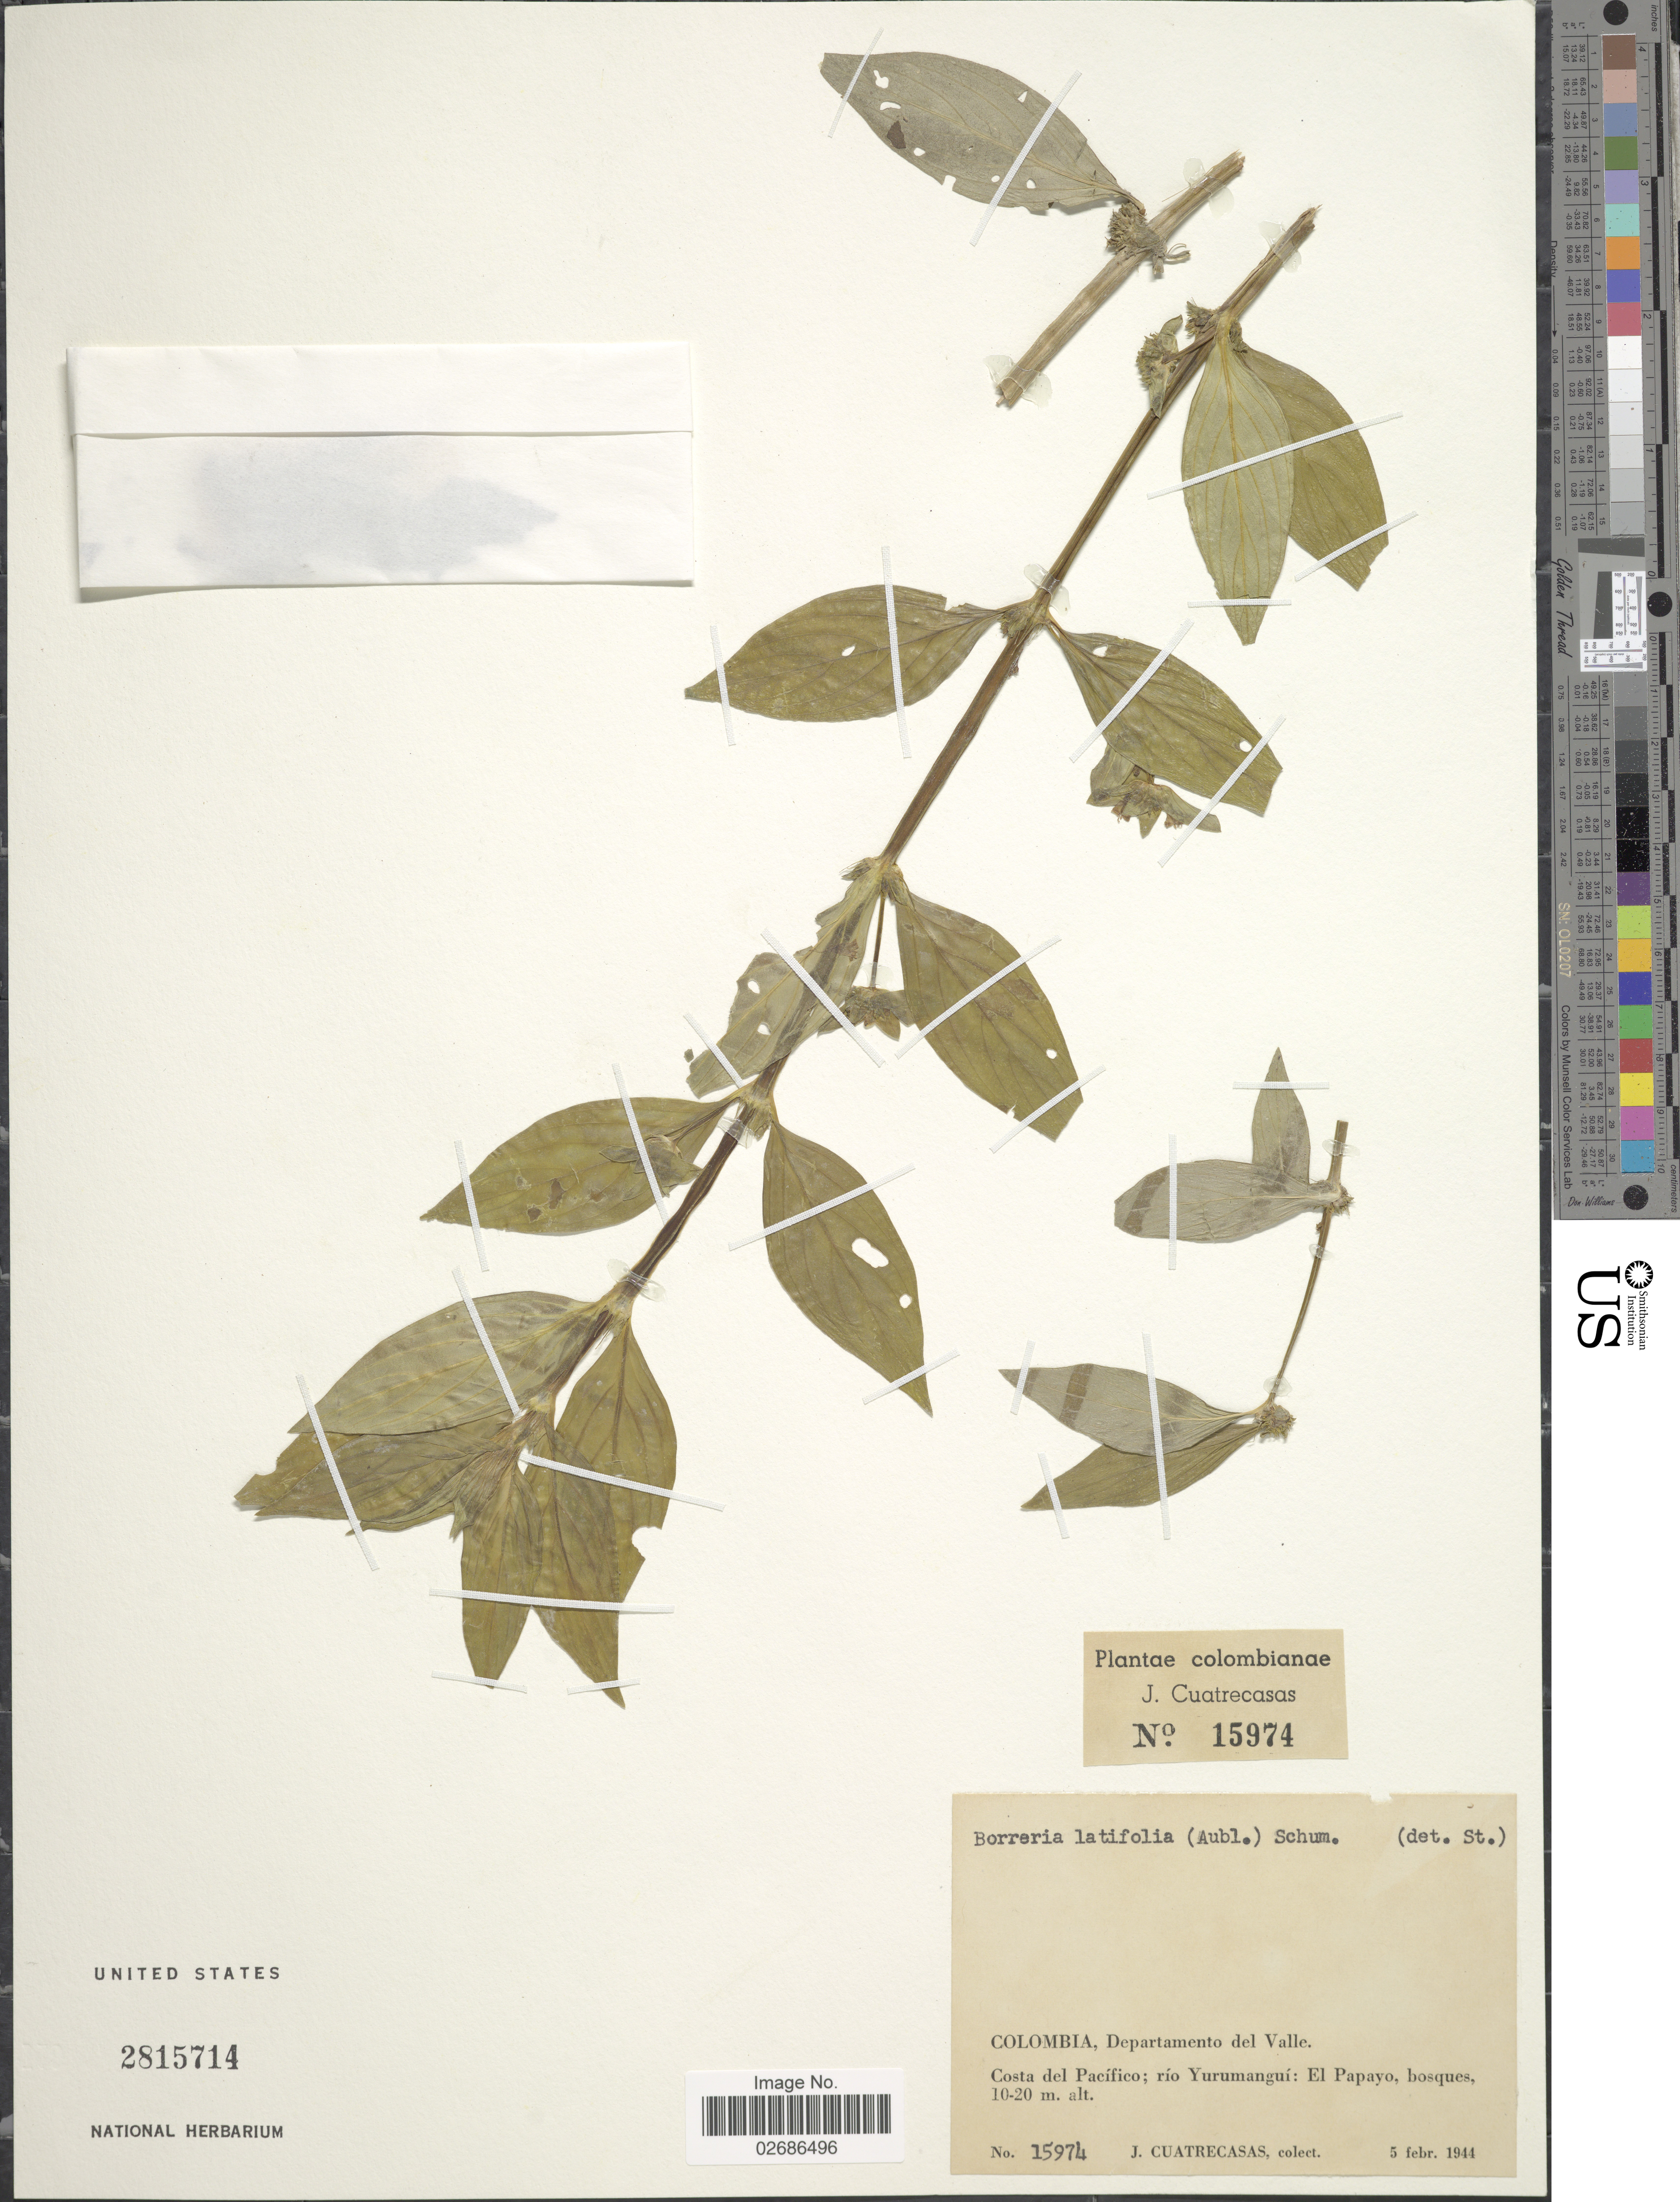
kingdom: Plantae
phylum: Tracheophyta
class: Magnoliopsida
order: Gentianales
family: Rubiaceae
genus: Borreria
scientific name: Borreria latifolia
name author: (Aubl.) K. Schum.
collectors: J. Cuatrecasas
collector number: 15974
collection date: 1944-02-05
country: Colombia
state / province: Valle del Cauca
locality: Departamento del Valle, Costa del Pacifico: rio Yurumangui: El Papayo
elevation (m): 10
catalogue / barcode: US 2815714